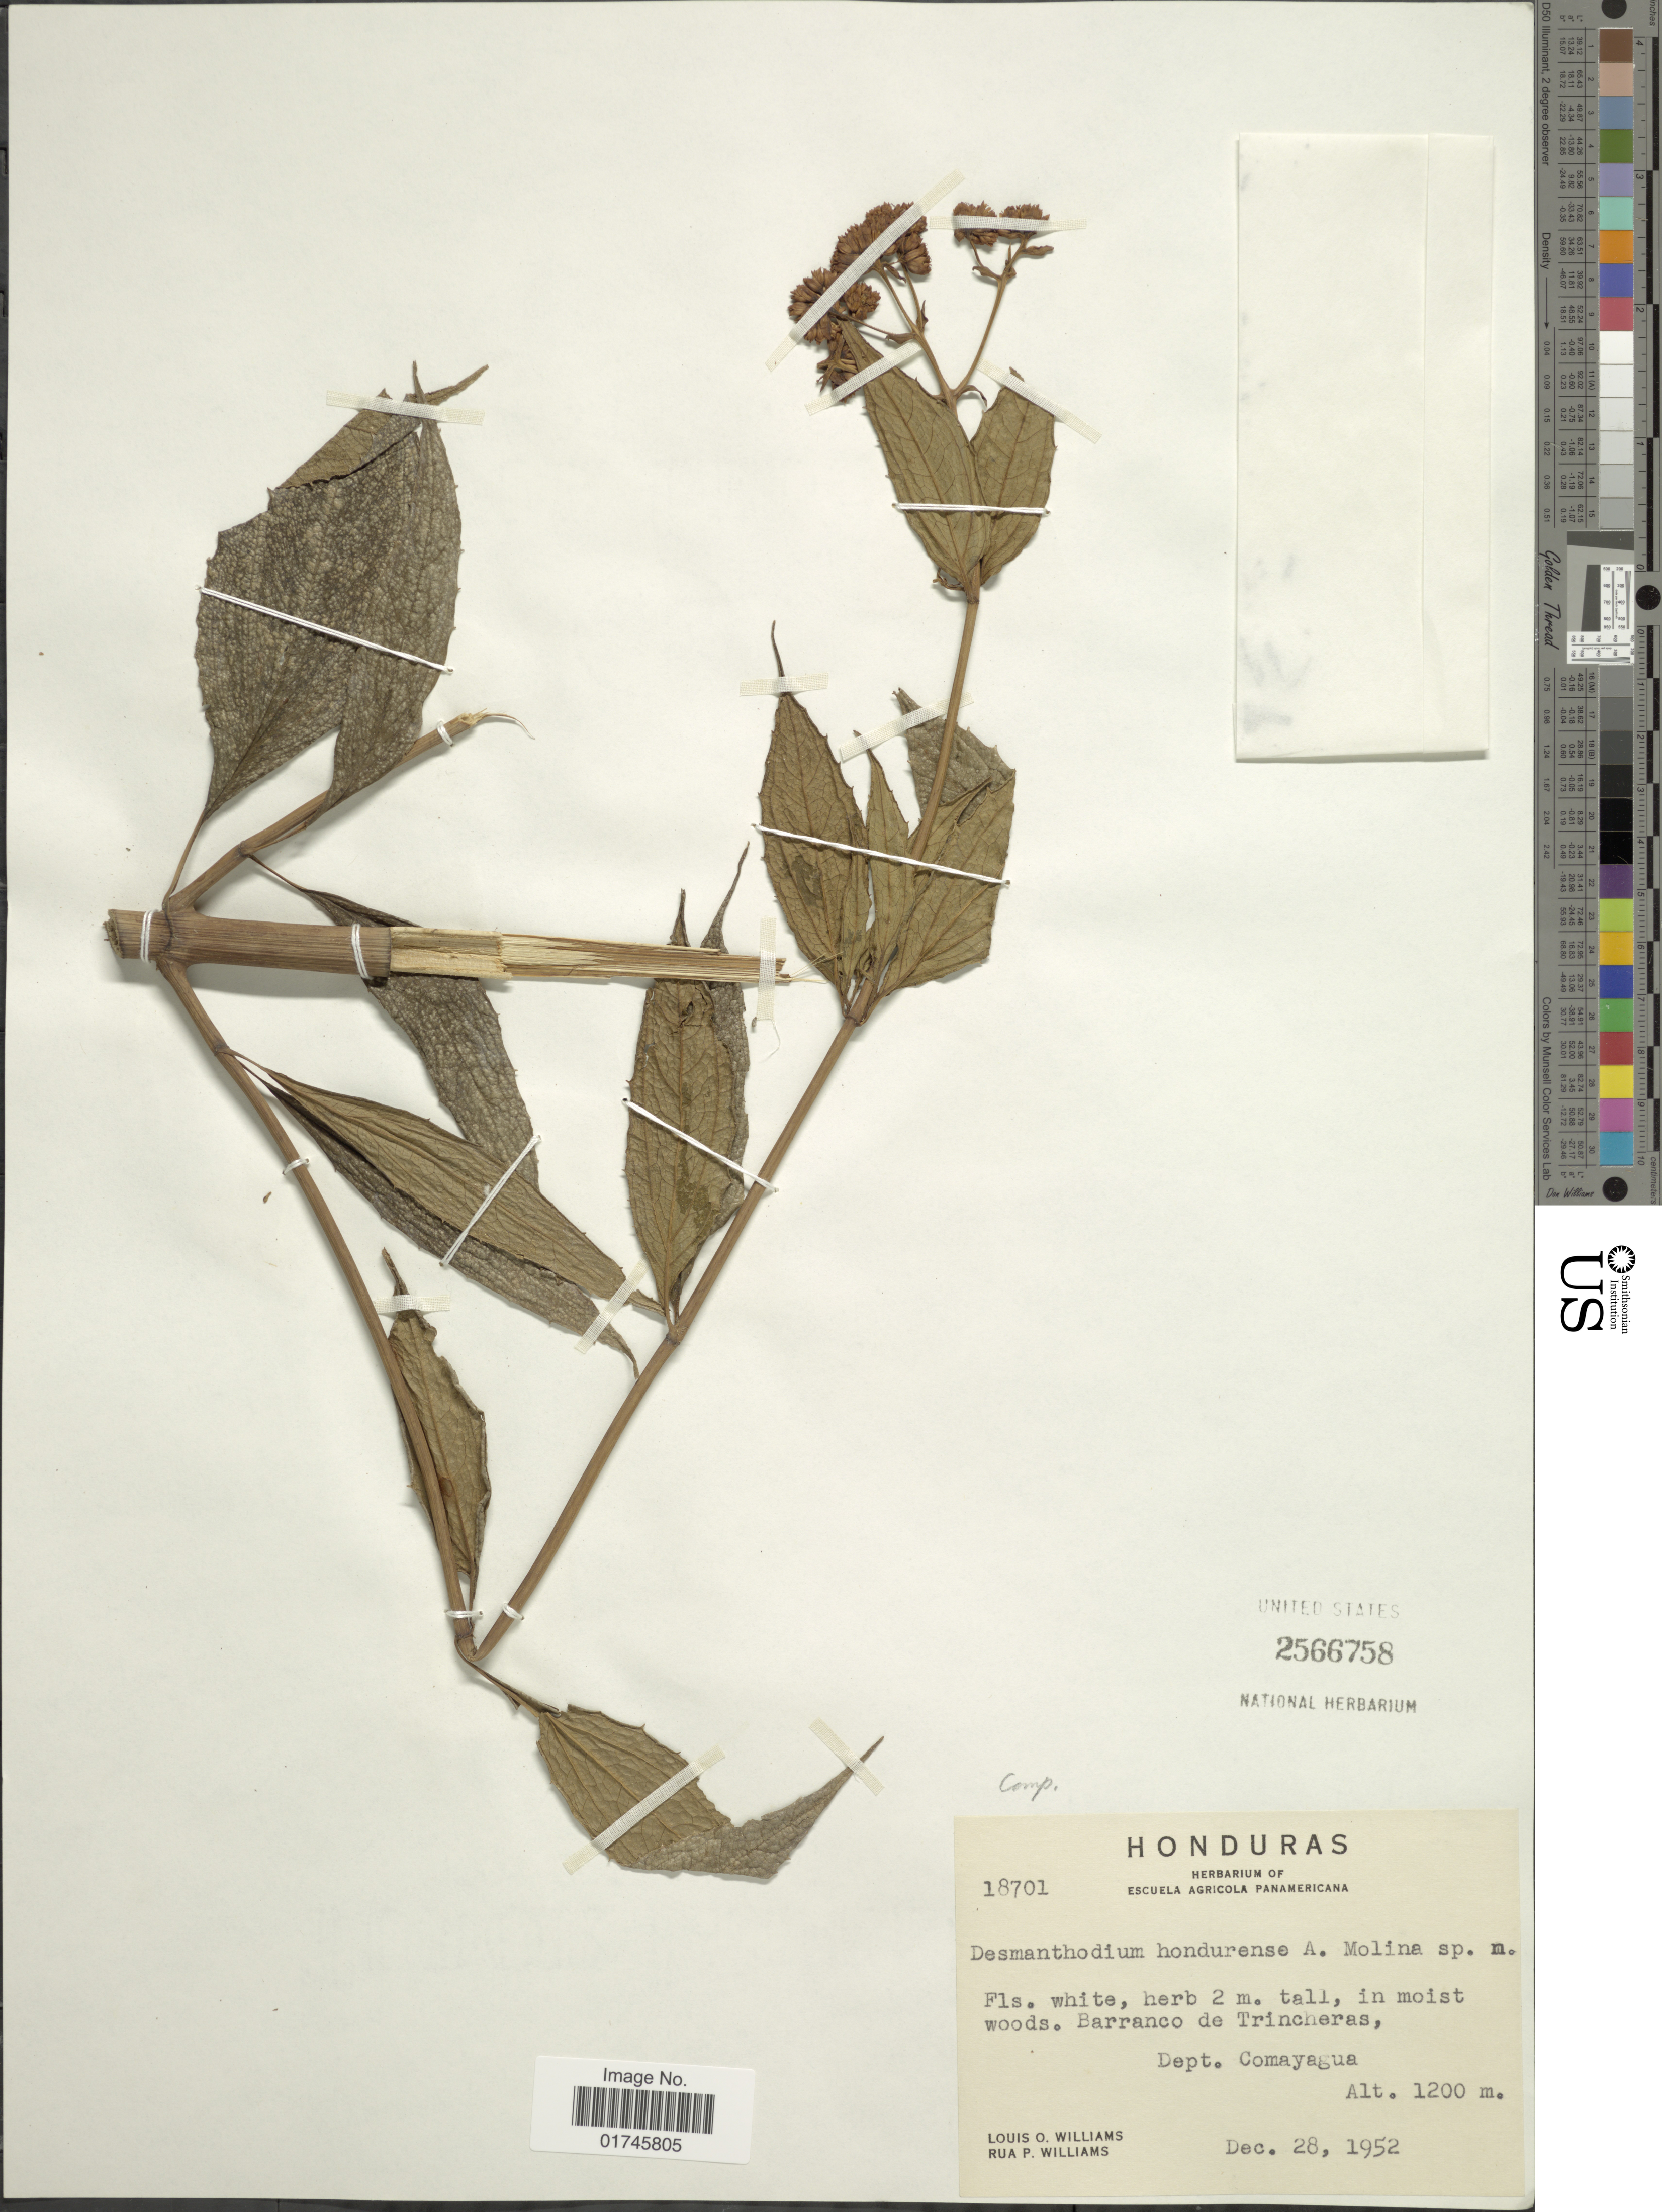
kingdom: Plantae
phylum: Tracheophyta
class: Magnoliopsida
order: Asterales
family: Asteraceae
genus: Desmanthodium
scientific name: Desmanthodium hondurense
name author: Molina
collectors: L. O. Williams & R. P. Williams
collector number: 18701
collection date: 1952-12-28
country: Honduras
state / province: Comayagua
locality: In moist woods, Barranco de Trincheras. Dept. Comayagua.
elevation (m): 1200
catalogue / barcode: US 2566758